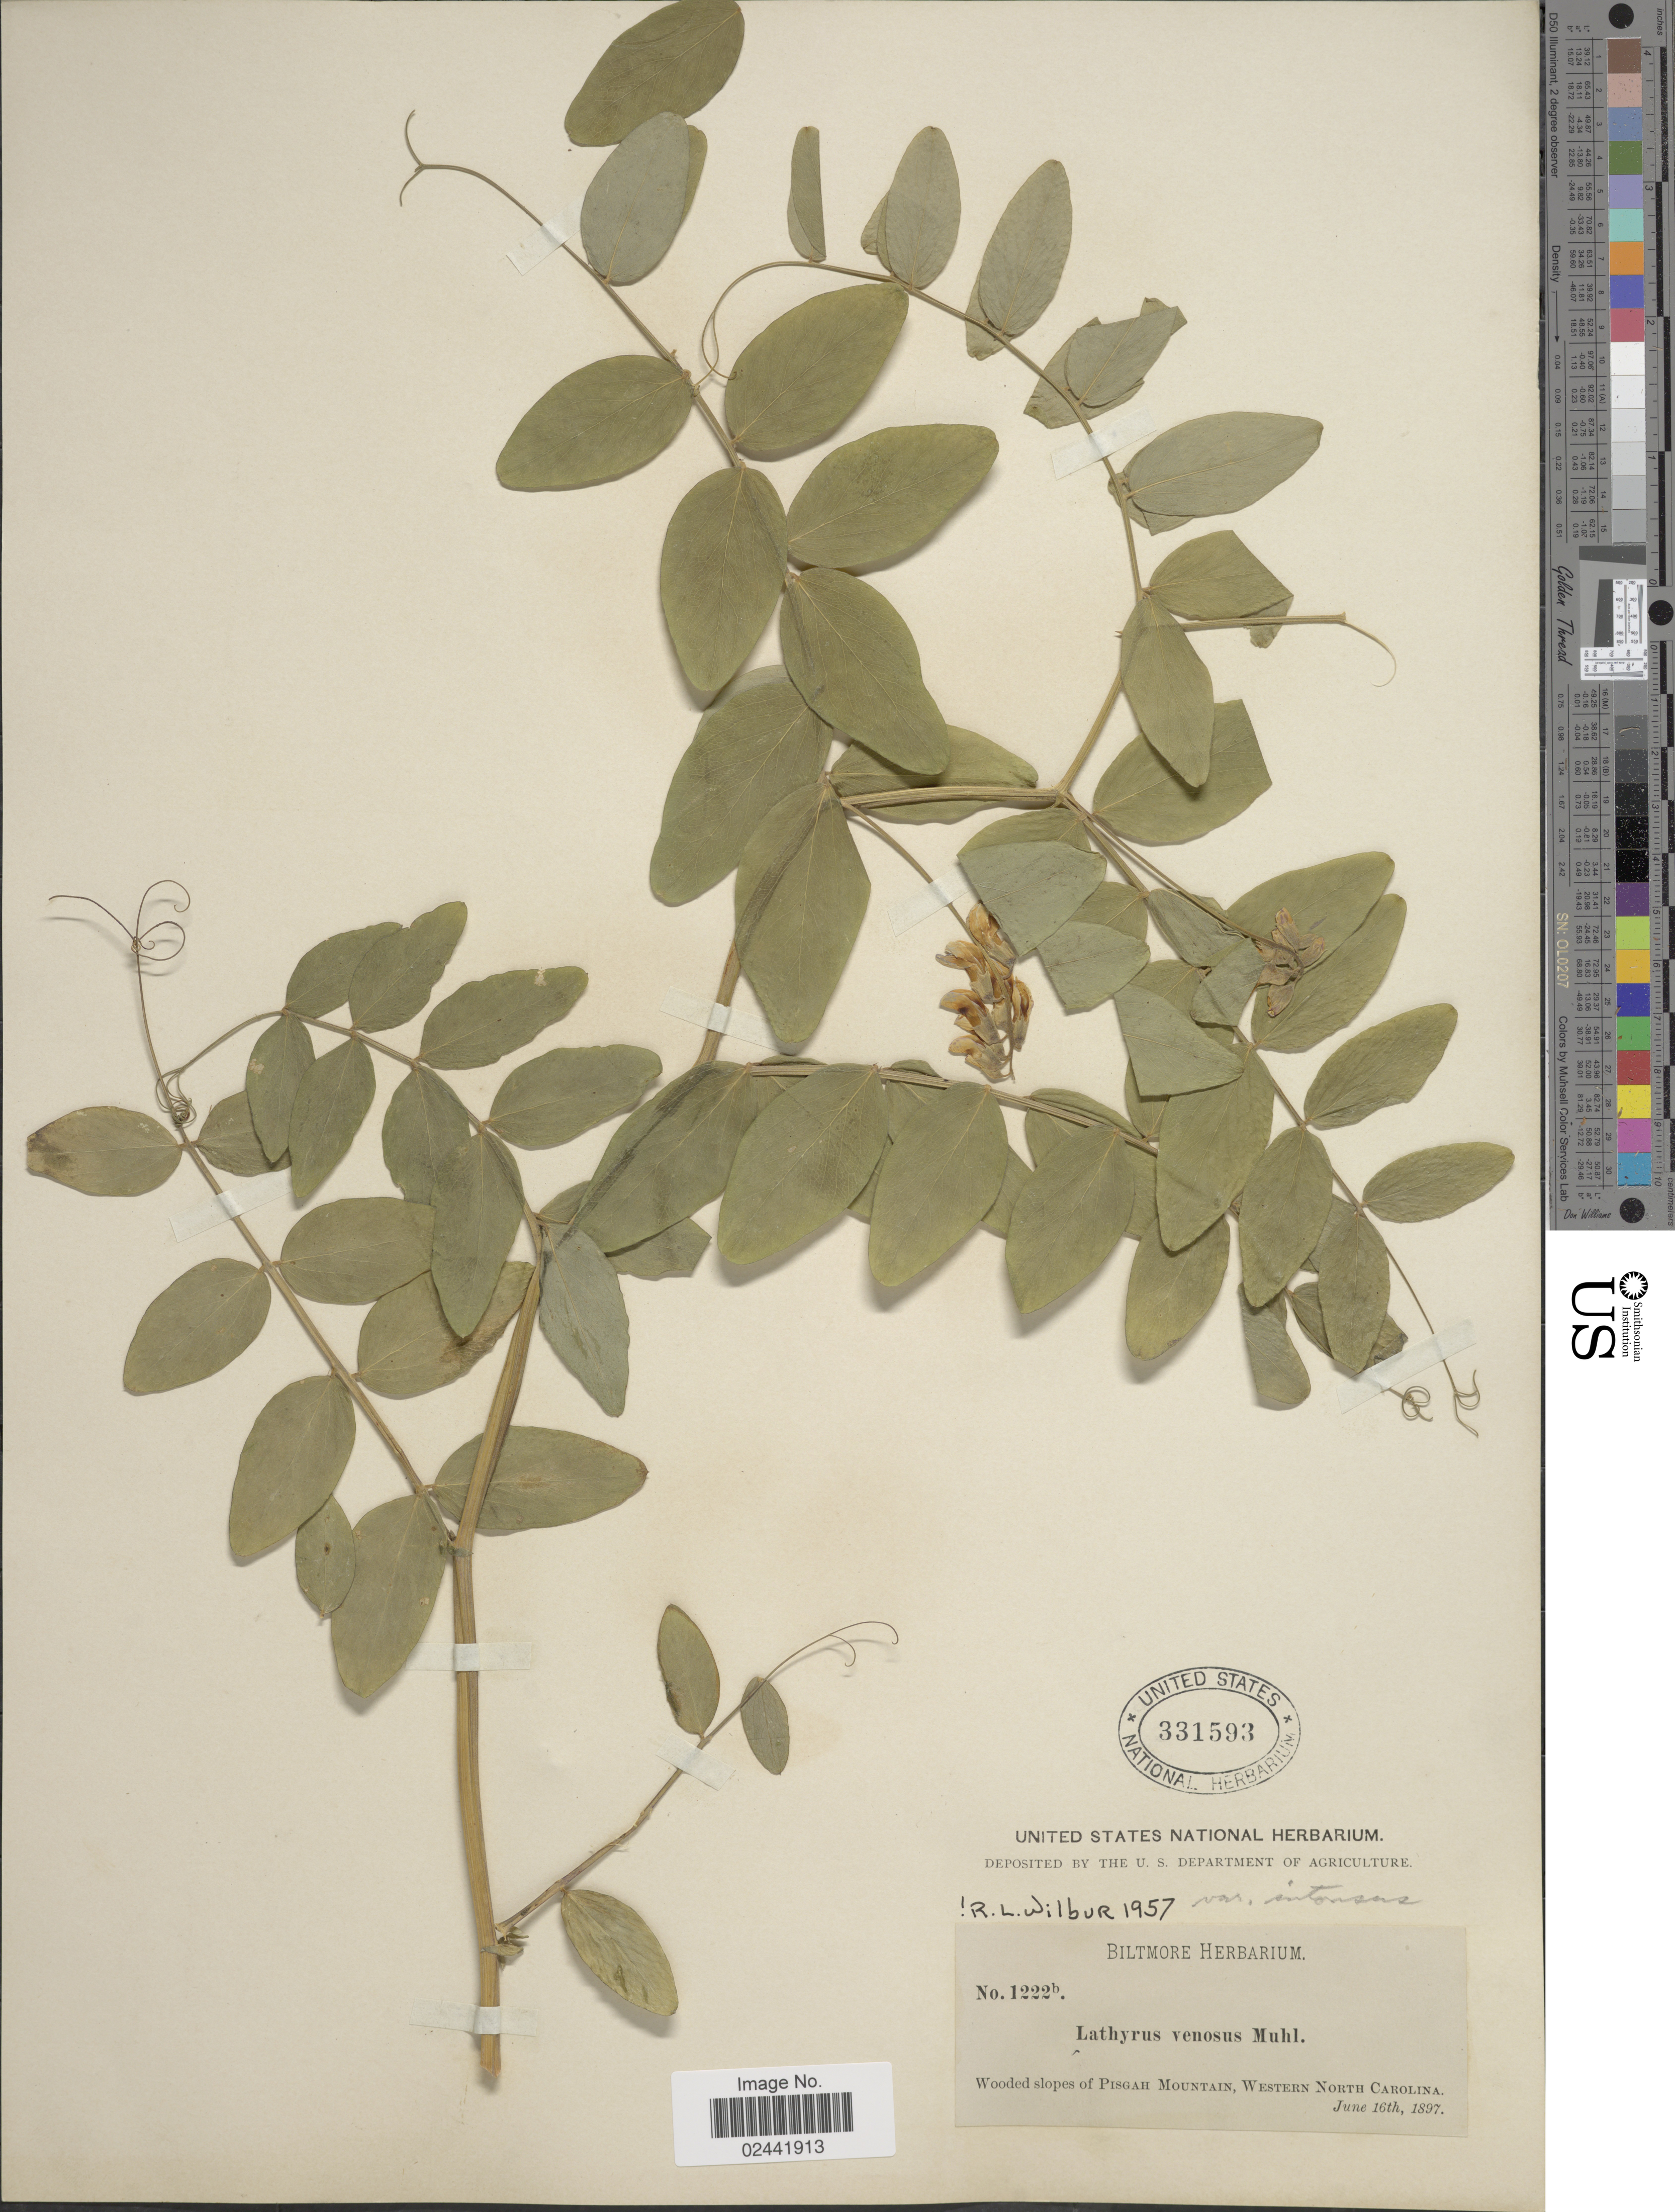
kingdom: Plantae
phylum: Tracheophyta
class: Magnoliopsida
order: Fabales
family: Fabaceae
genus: Lathyrus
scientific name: Lathyrus venosus var. intonsus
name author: Butters & H. St. John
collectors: ex herb. Biltmore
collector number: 1222b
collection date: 1897-06-16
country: United States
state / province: North Carolina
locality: Wooded slopes of Pisgah Mountain, Western North Carolina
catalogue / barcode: US 331593